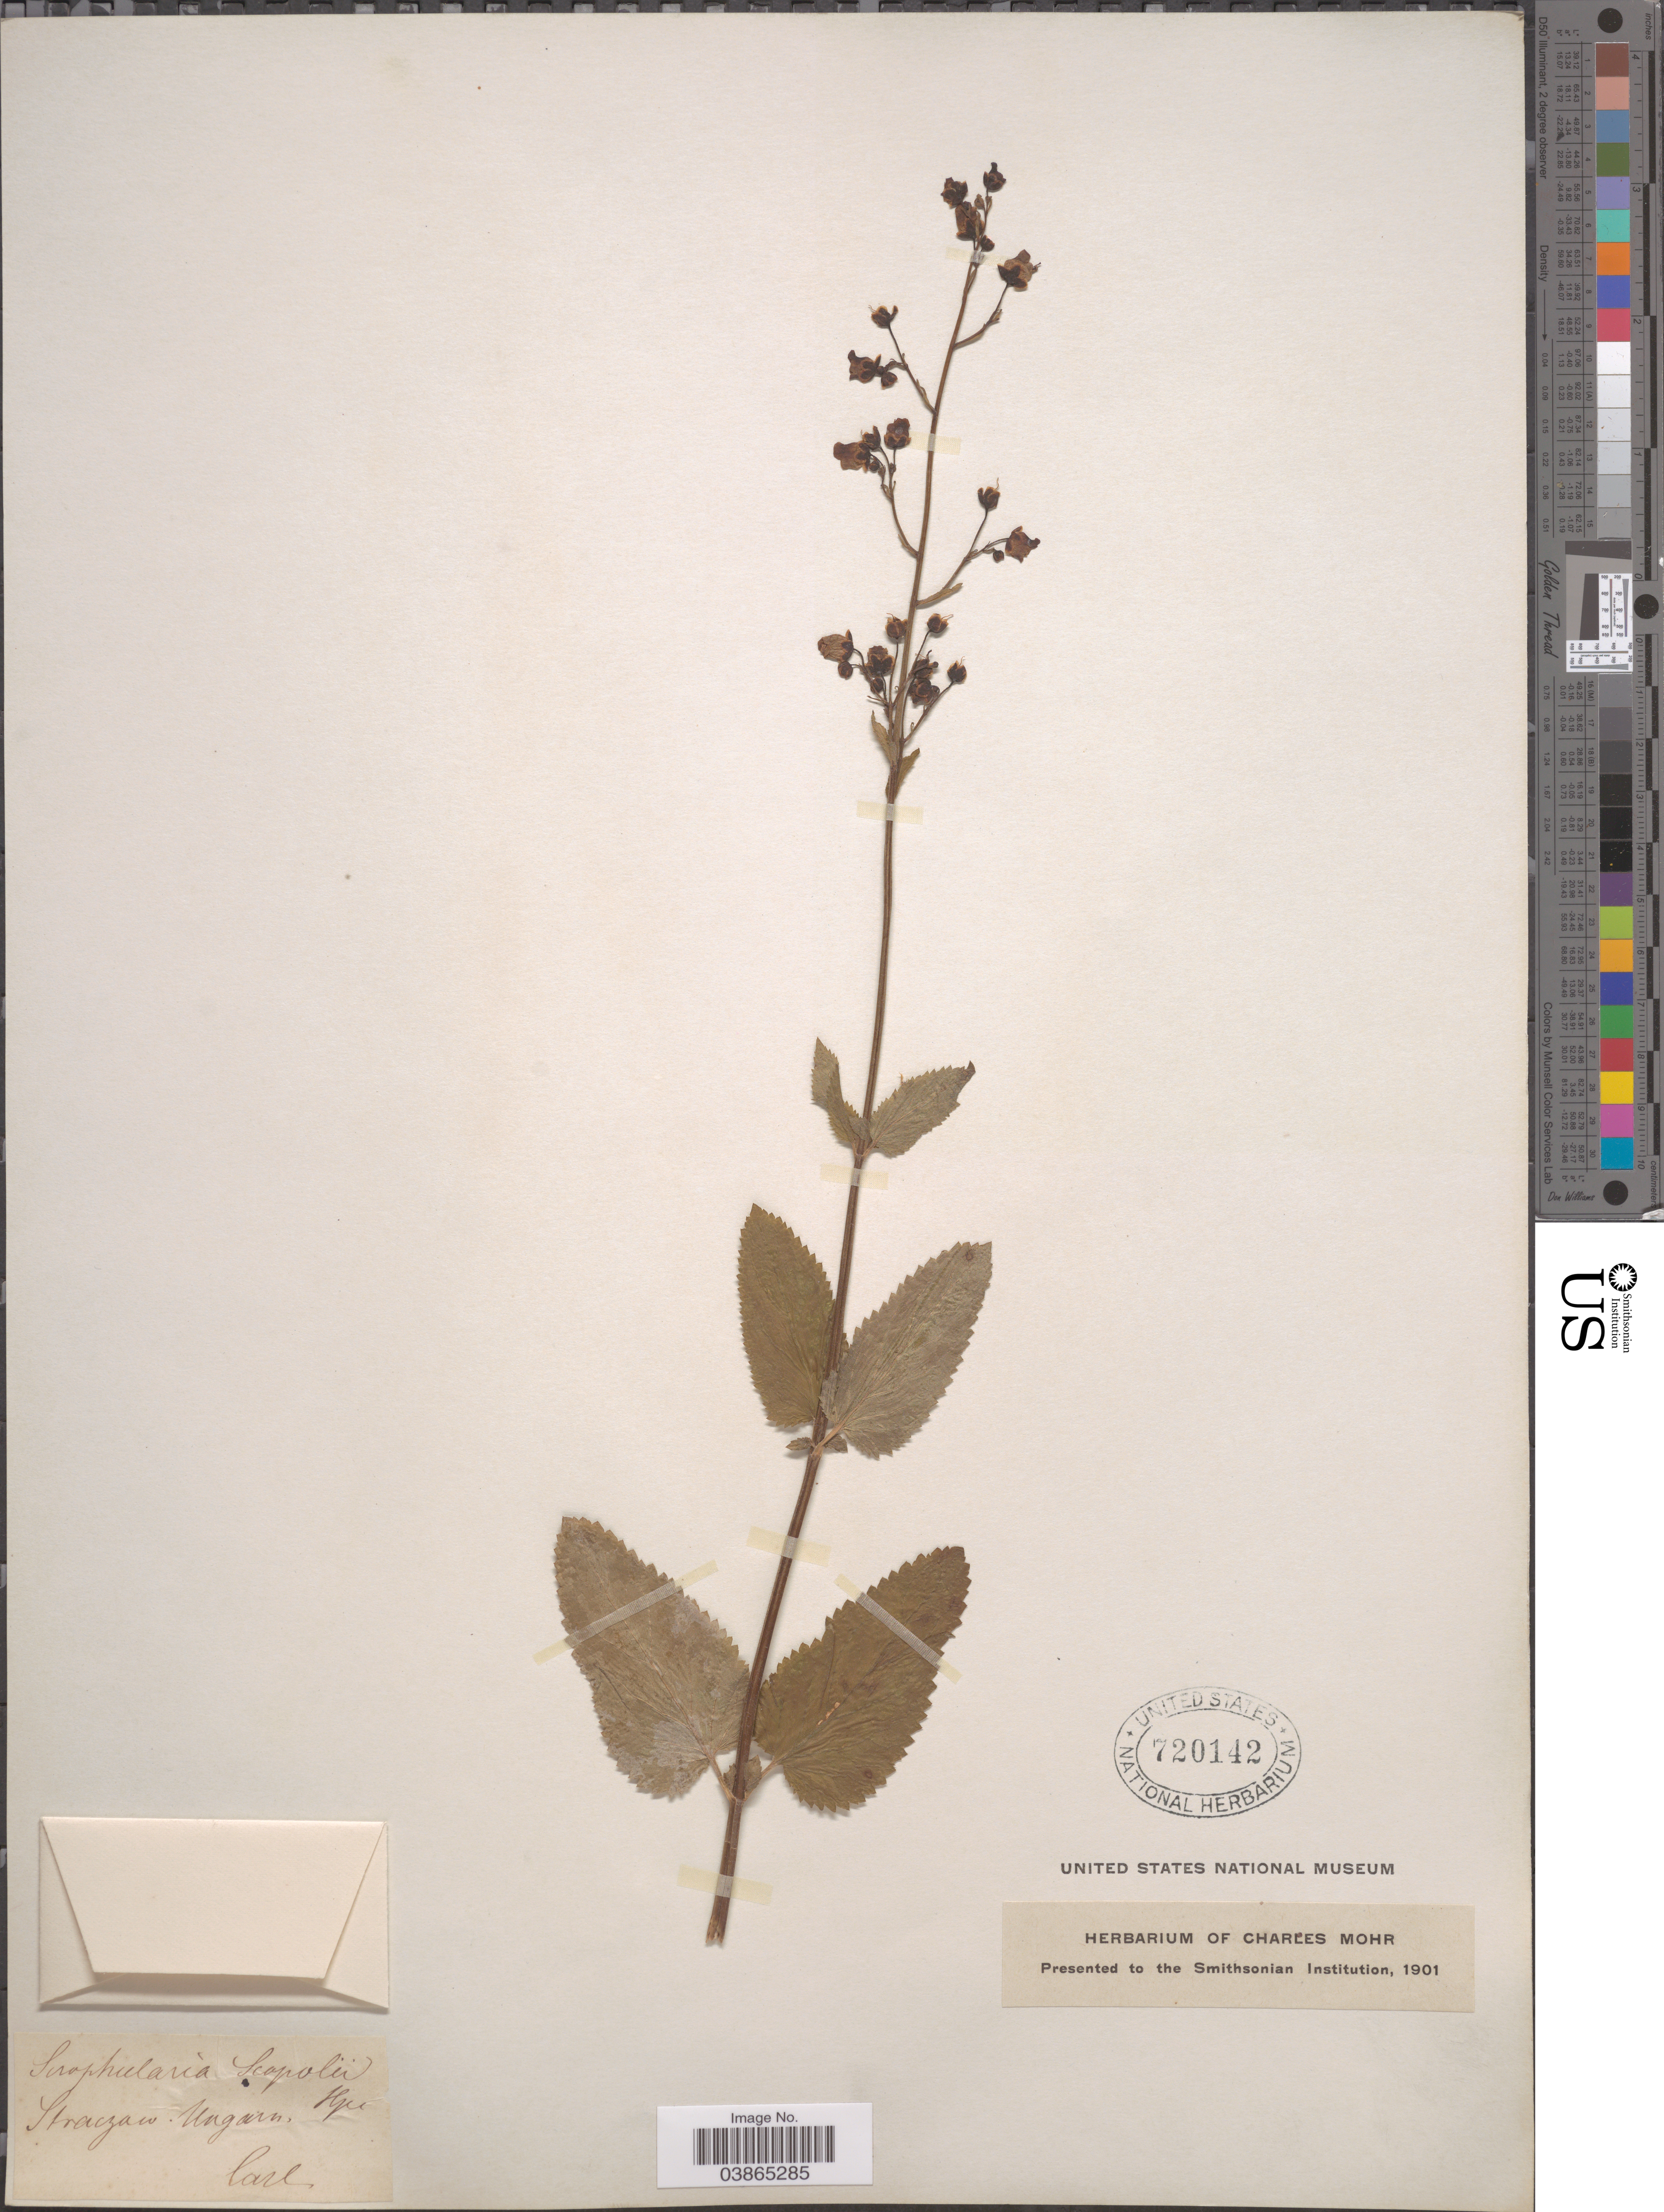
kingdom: Plantae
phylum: Tracheophyta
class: Magnoliopsida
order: Lamiales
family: Scrophulariaceae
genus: Scrophularia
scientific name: Scrophularia scopolii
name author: Hoppe ex Pers.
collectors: Carl.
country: Hungary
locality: Straczaw. Ungarn.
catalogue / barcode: US 720142